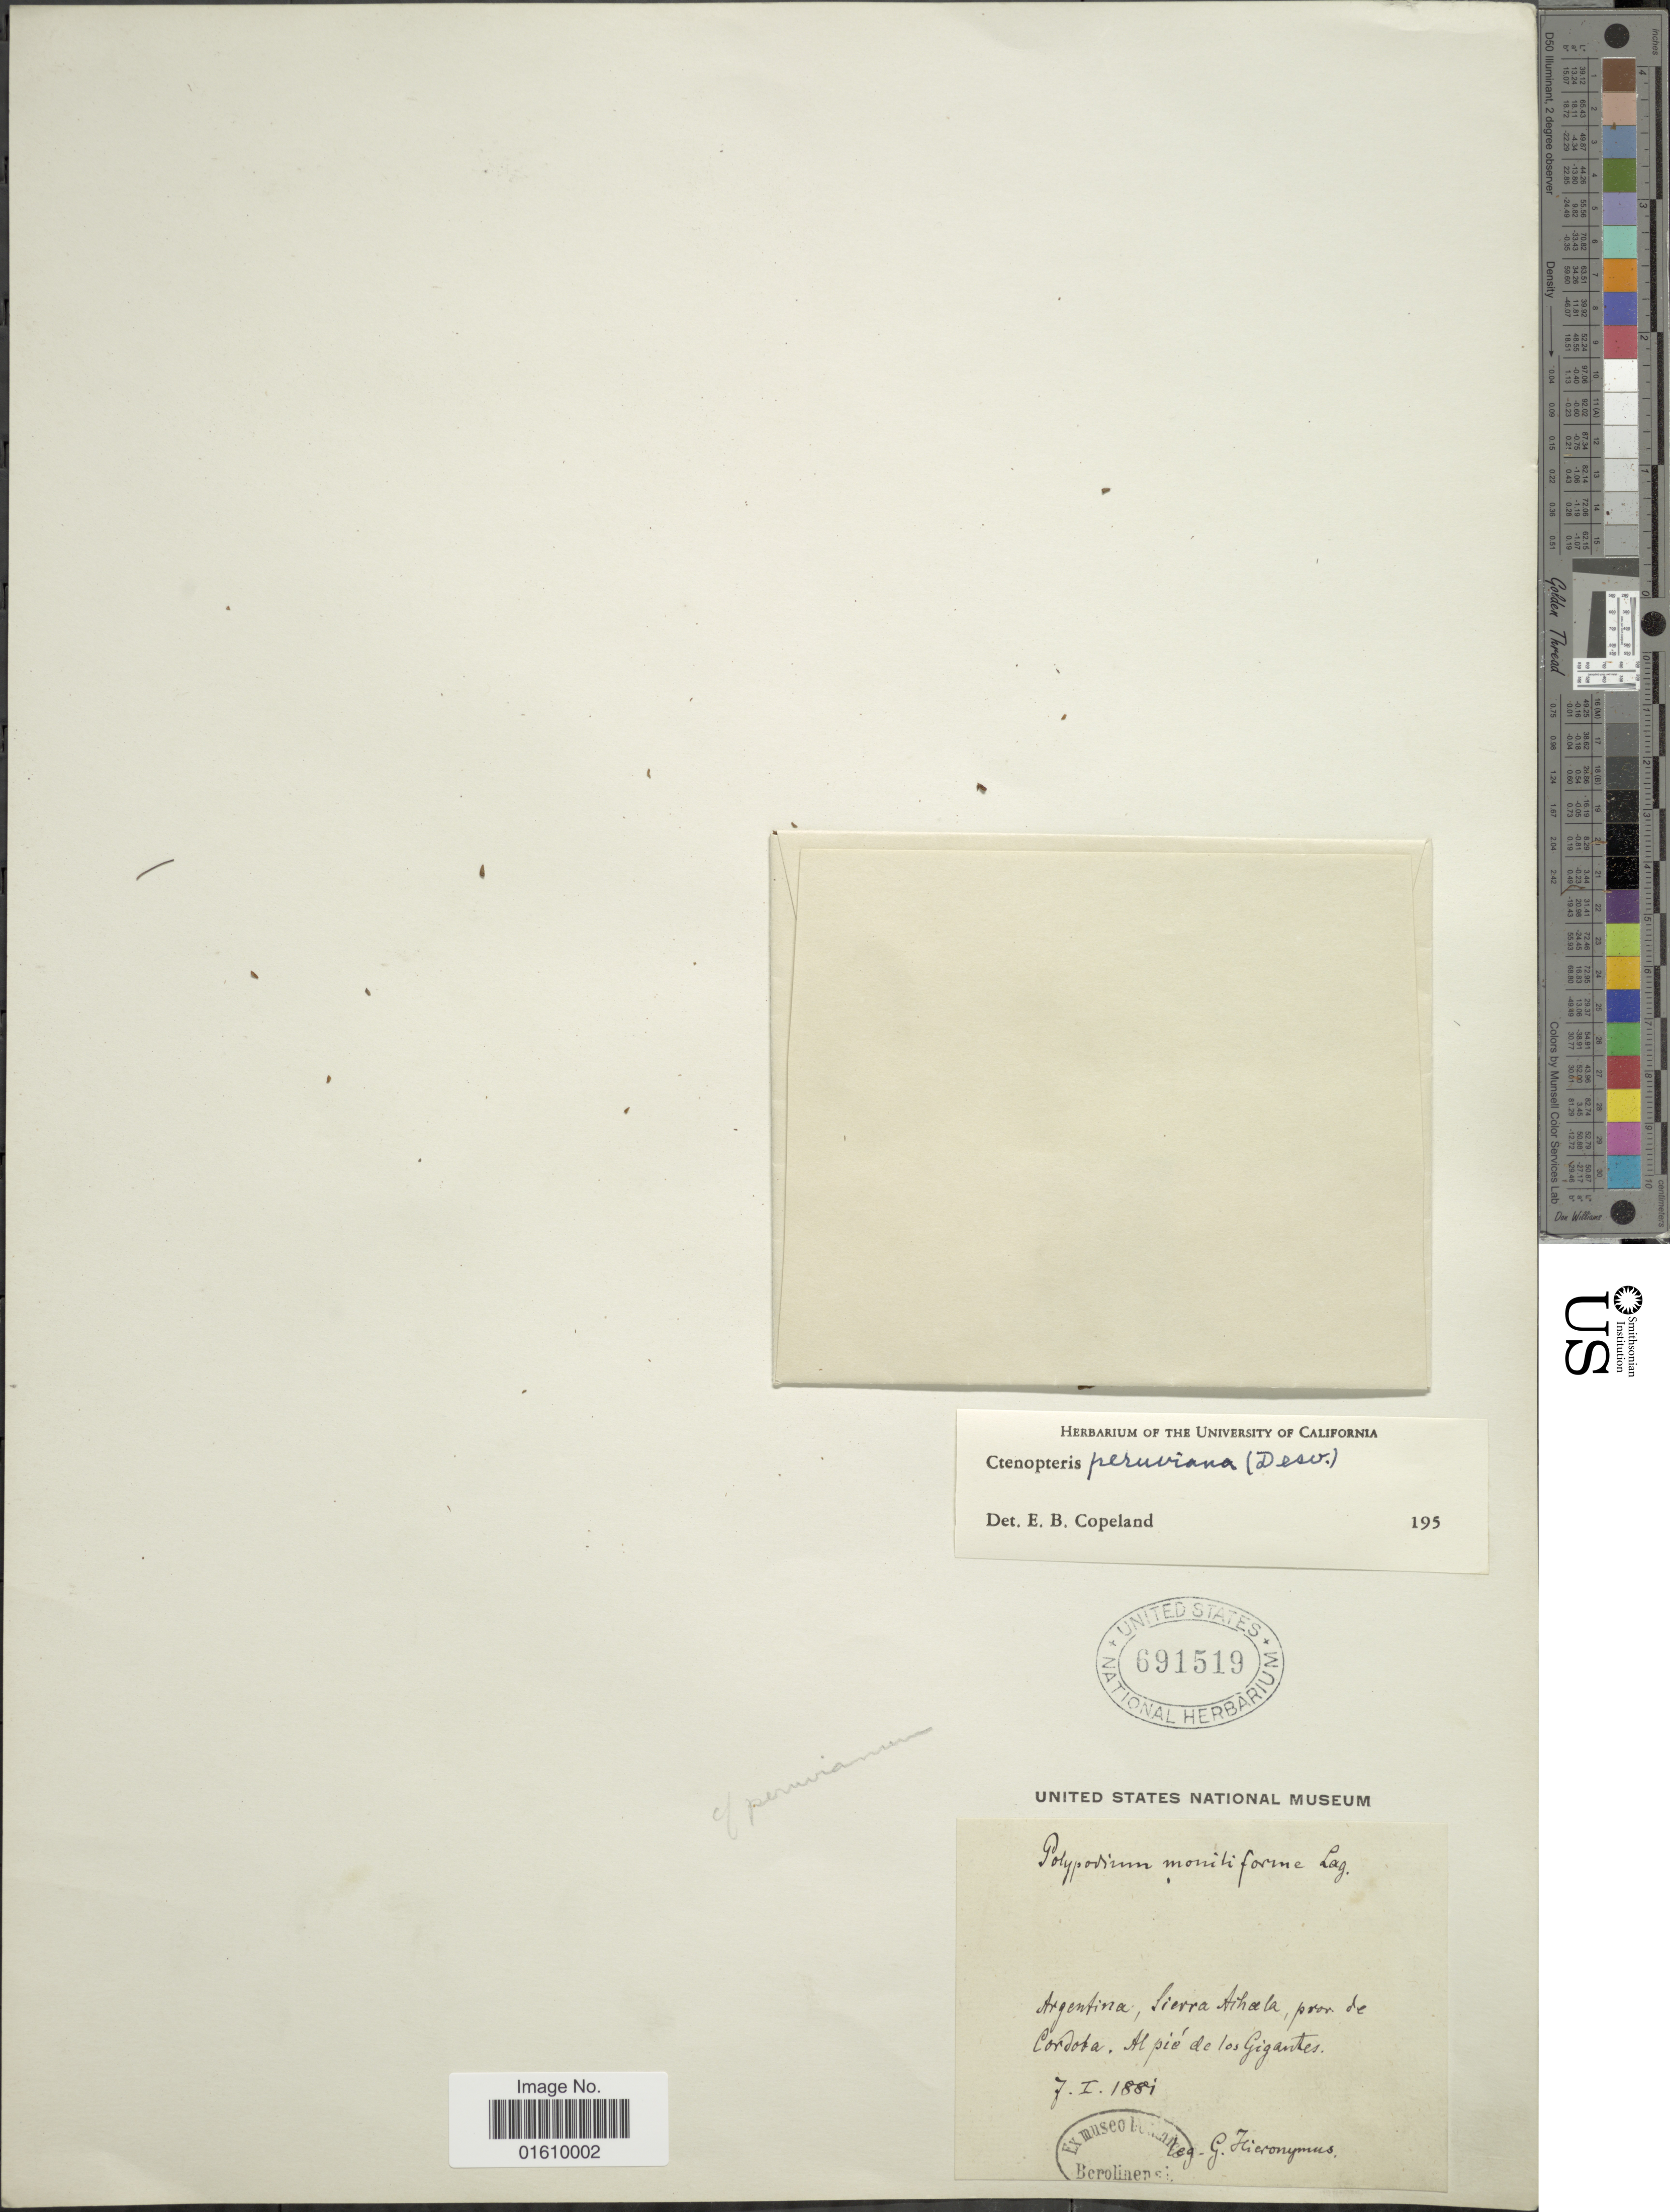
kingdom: Plantae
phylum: Tracheophyta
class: Polypodiopsida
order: Polypodiales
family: Polypodiaceae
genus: Melpomene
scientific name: Melpomene peruviana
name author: (Desv.) A.R. Sm. & R.C. Moran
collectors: G. H. Hieronymus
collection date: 1881-01-07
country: Argentina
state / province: Cordoba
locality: Sierra Achala, prov de Cordoba, Al pie de Los Gigantes.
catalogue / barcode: US 691519